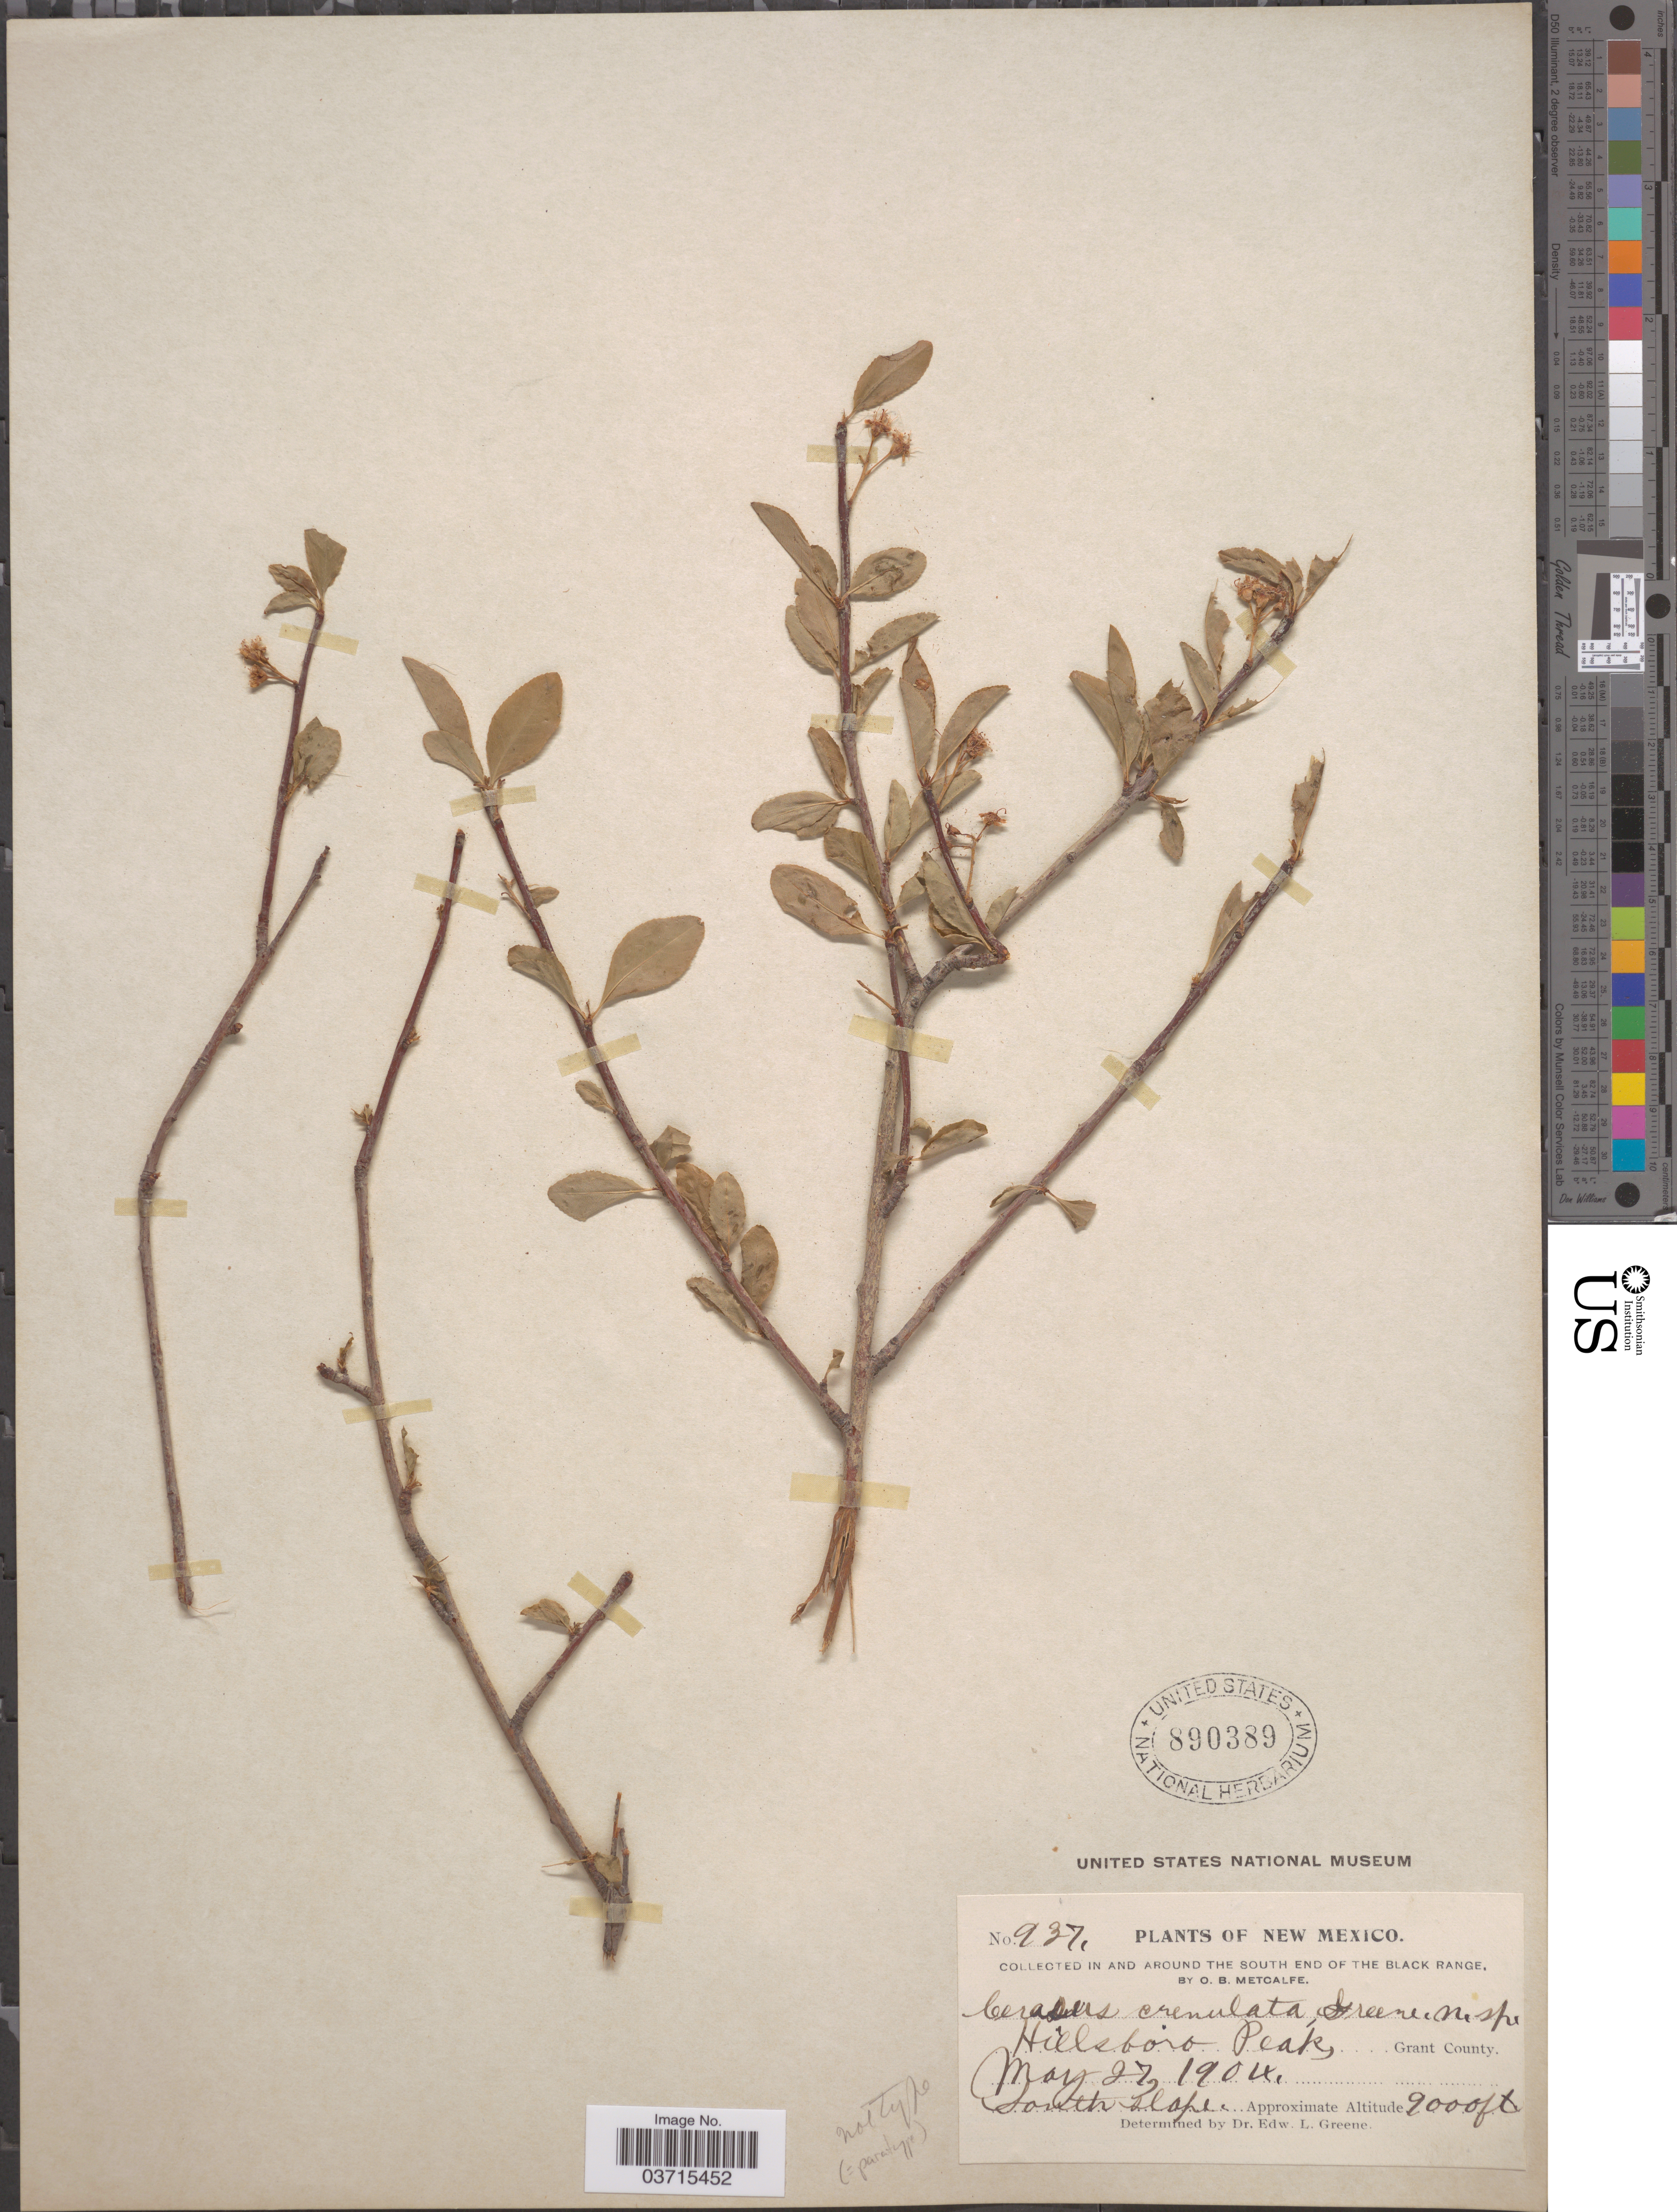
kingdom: Plantae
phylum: Tracheophyta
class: Magnoliopsida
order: Rosales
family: Rosaceae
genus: Prunus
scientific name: Prunus crenulata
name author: Tidestr.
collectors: O. B. Metcalfe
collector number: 937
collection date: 1904-05-27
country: United States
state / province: New Mexico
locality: In and around the south end of The Black Range. Hillsboro Peak, Grant County. South slope.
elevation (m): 2743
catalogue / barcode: US 890389